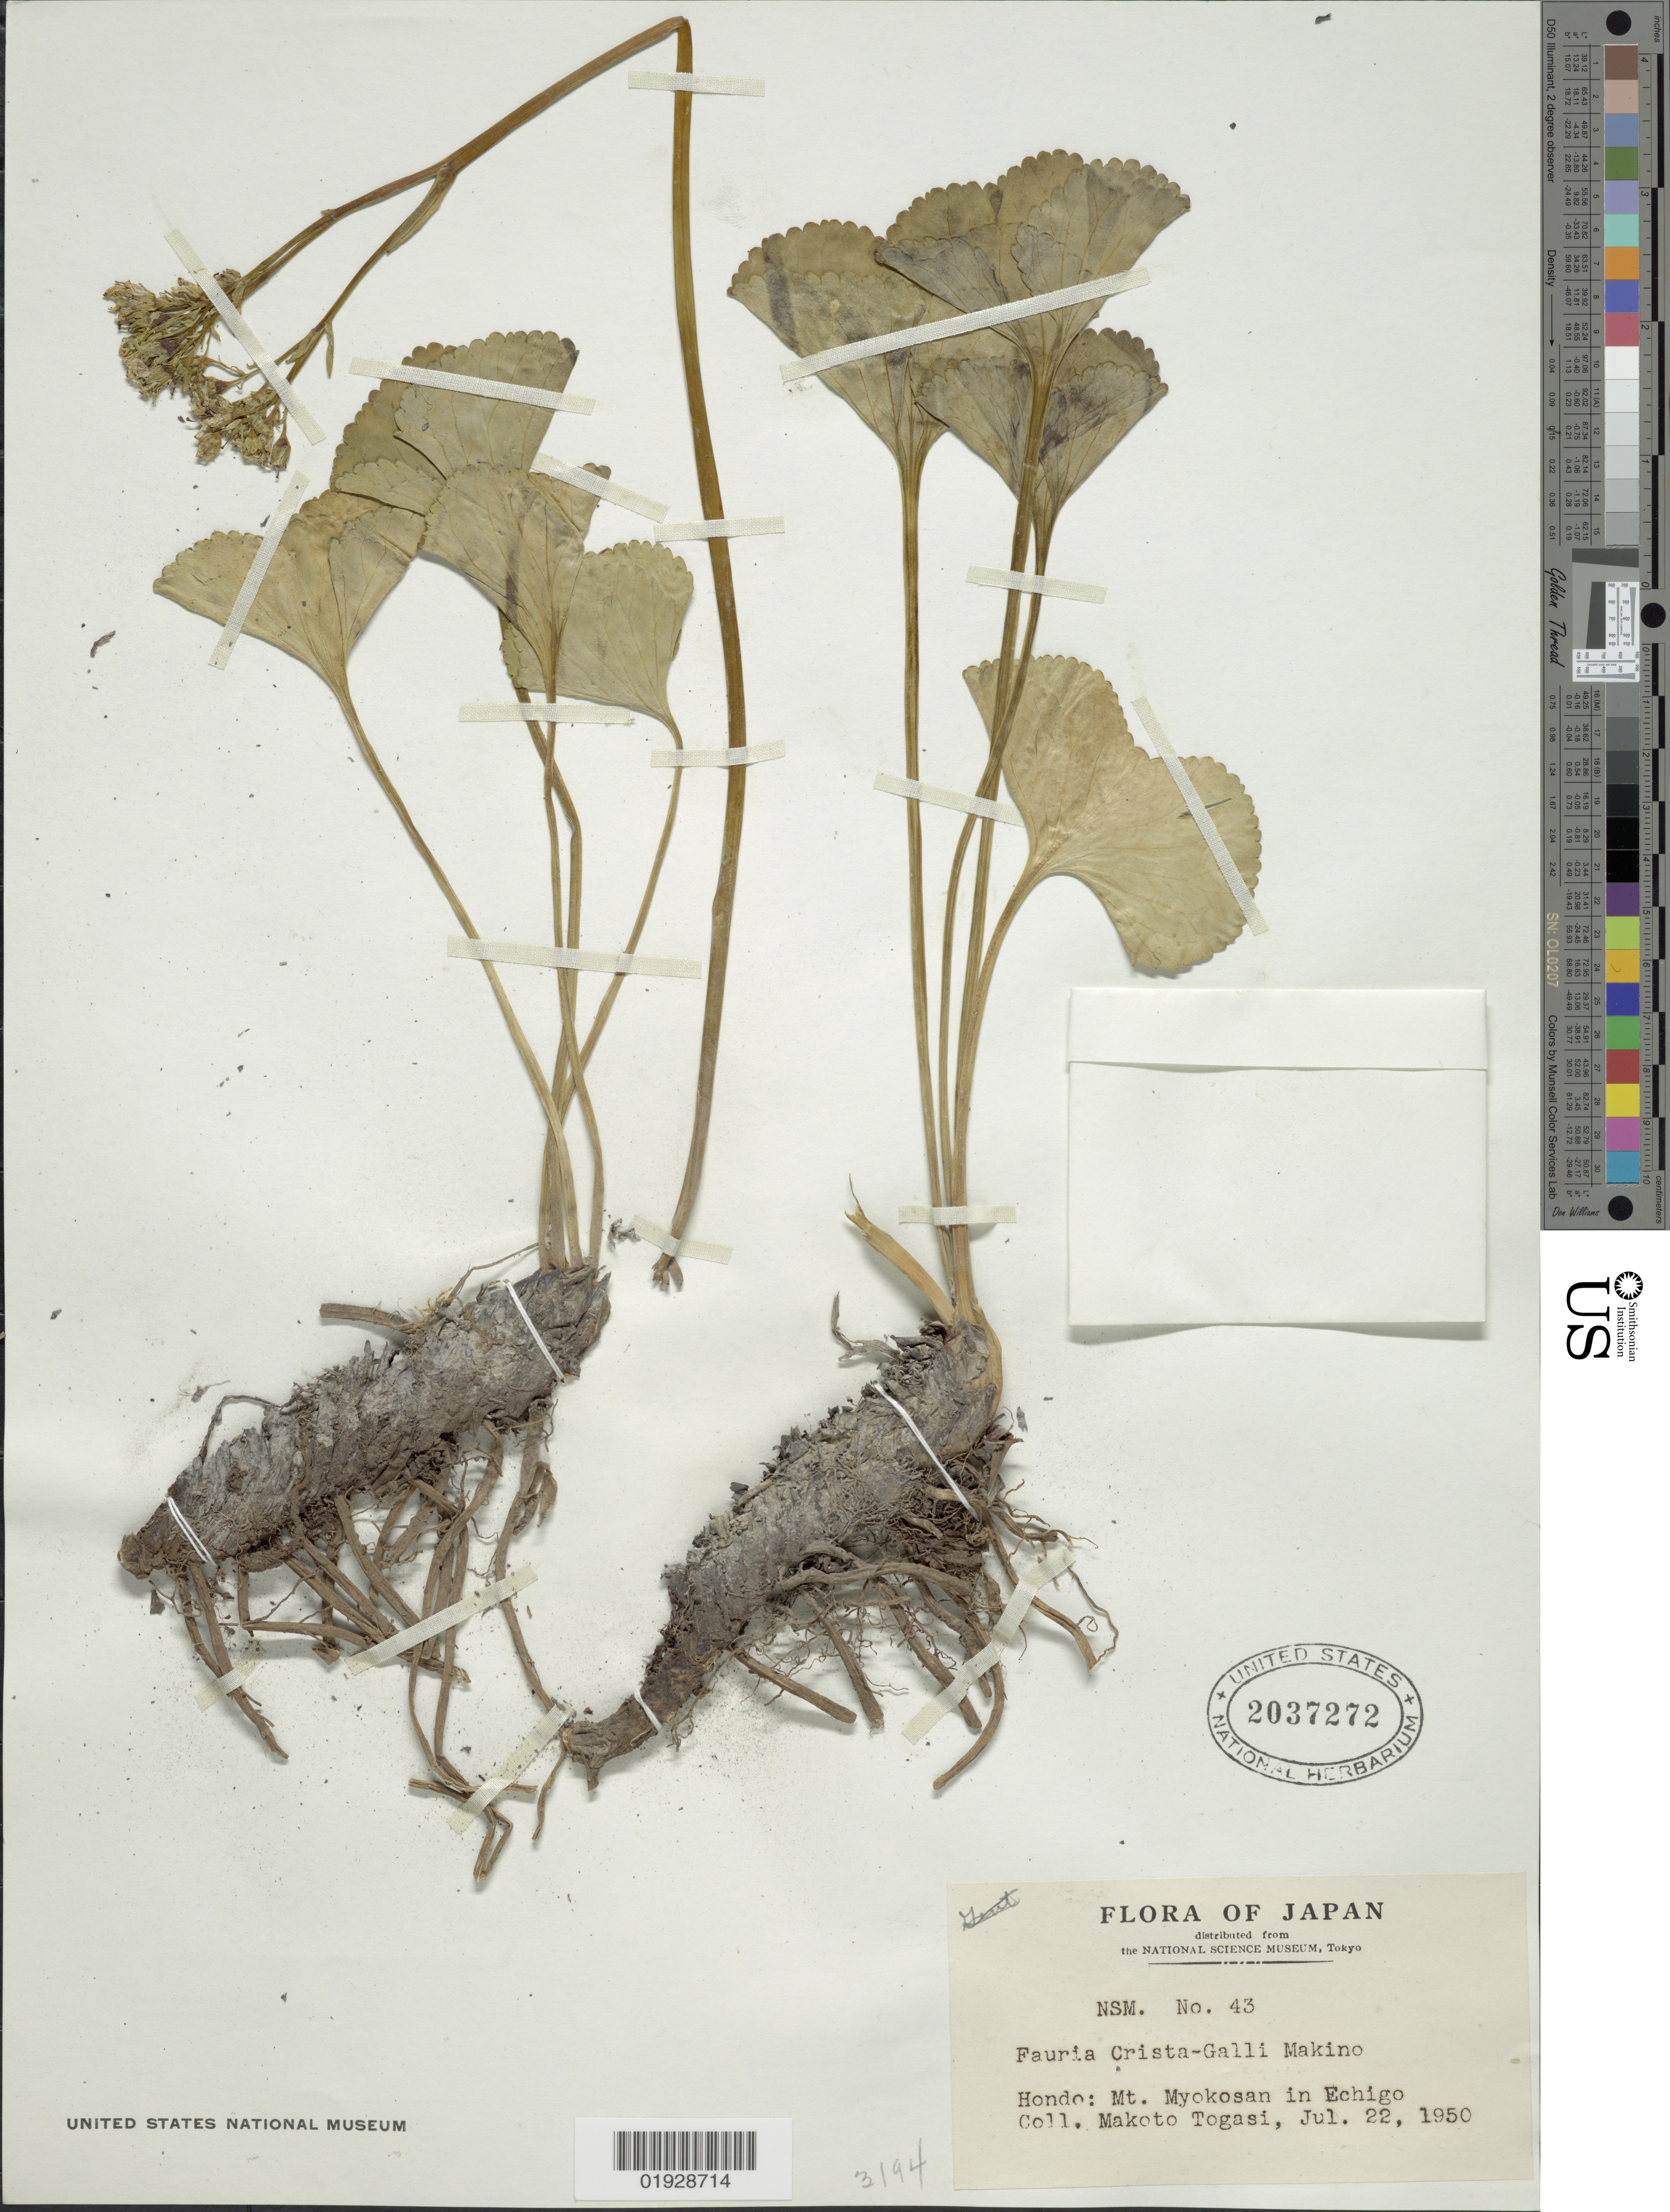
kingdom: Plantae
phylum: Tracheophyta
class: Magnoliopsida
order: Asterales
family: Menyanthaceae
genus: Nephrophyllidium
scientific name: Nephrophyllidium crista-galli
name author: (Menzies ex Hook.) Gilg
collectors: M. Togasi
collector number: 43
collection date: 1950-07-22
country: Japan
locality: Hondo: Mt. Myokosan in Echigo.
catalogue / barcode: US 2037272